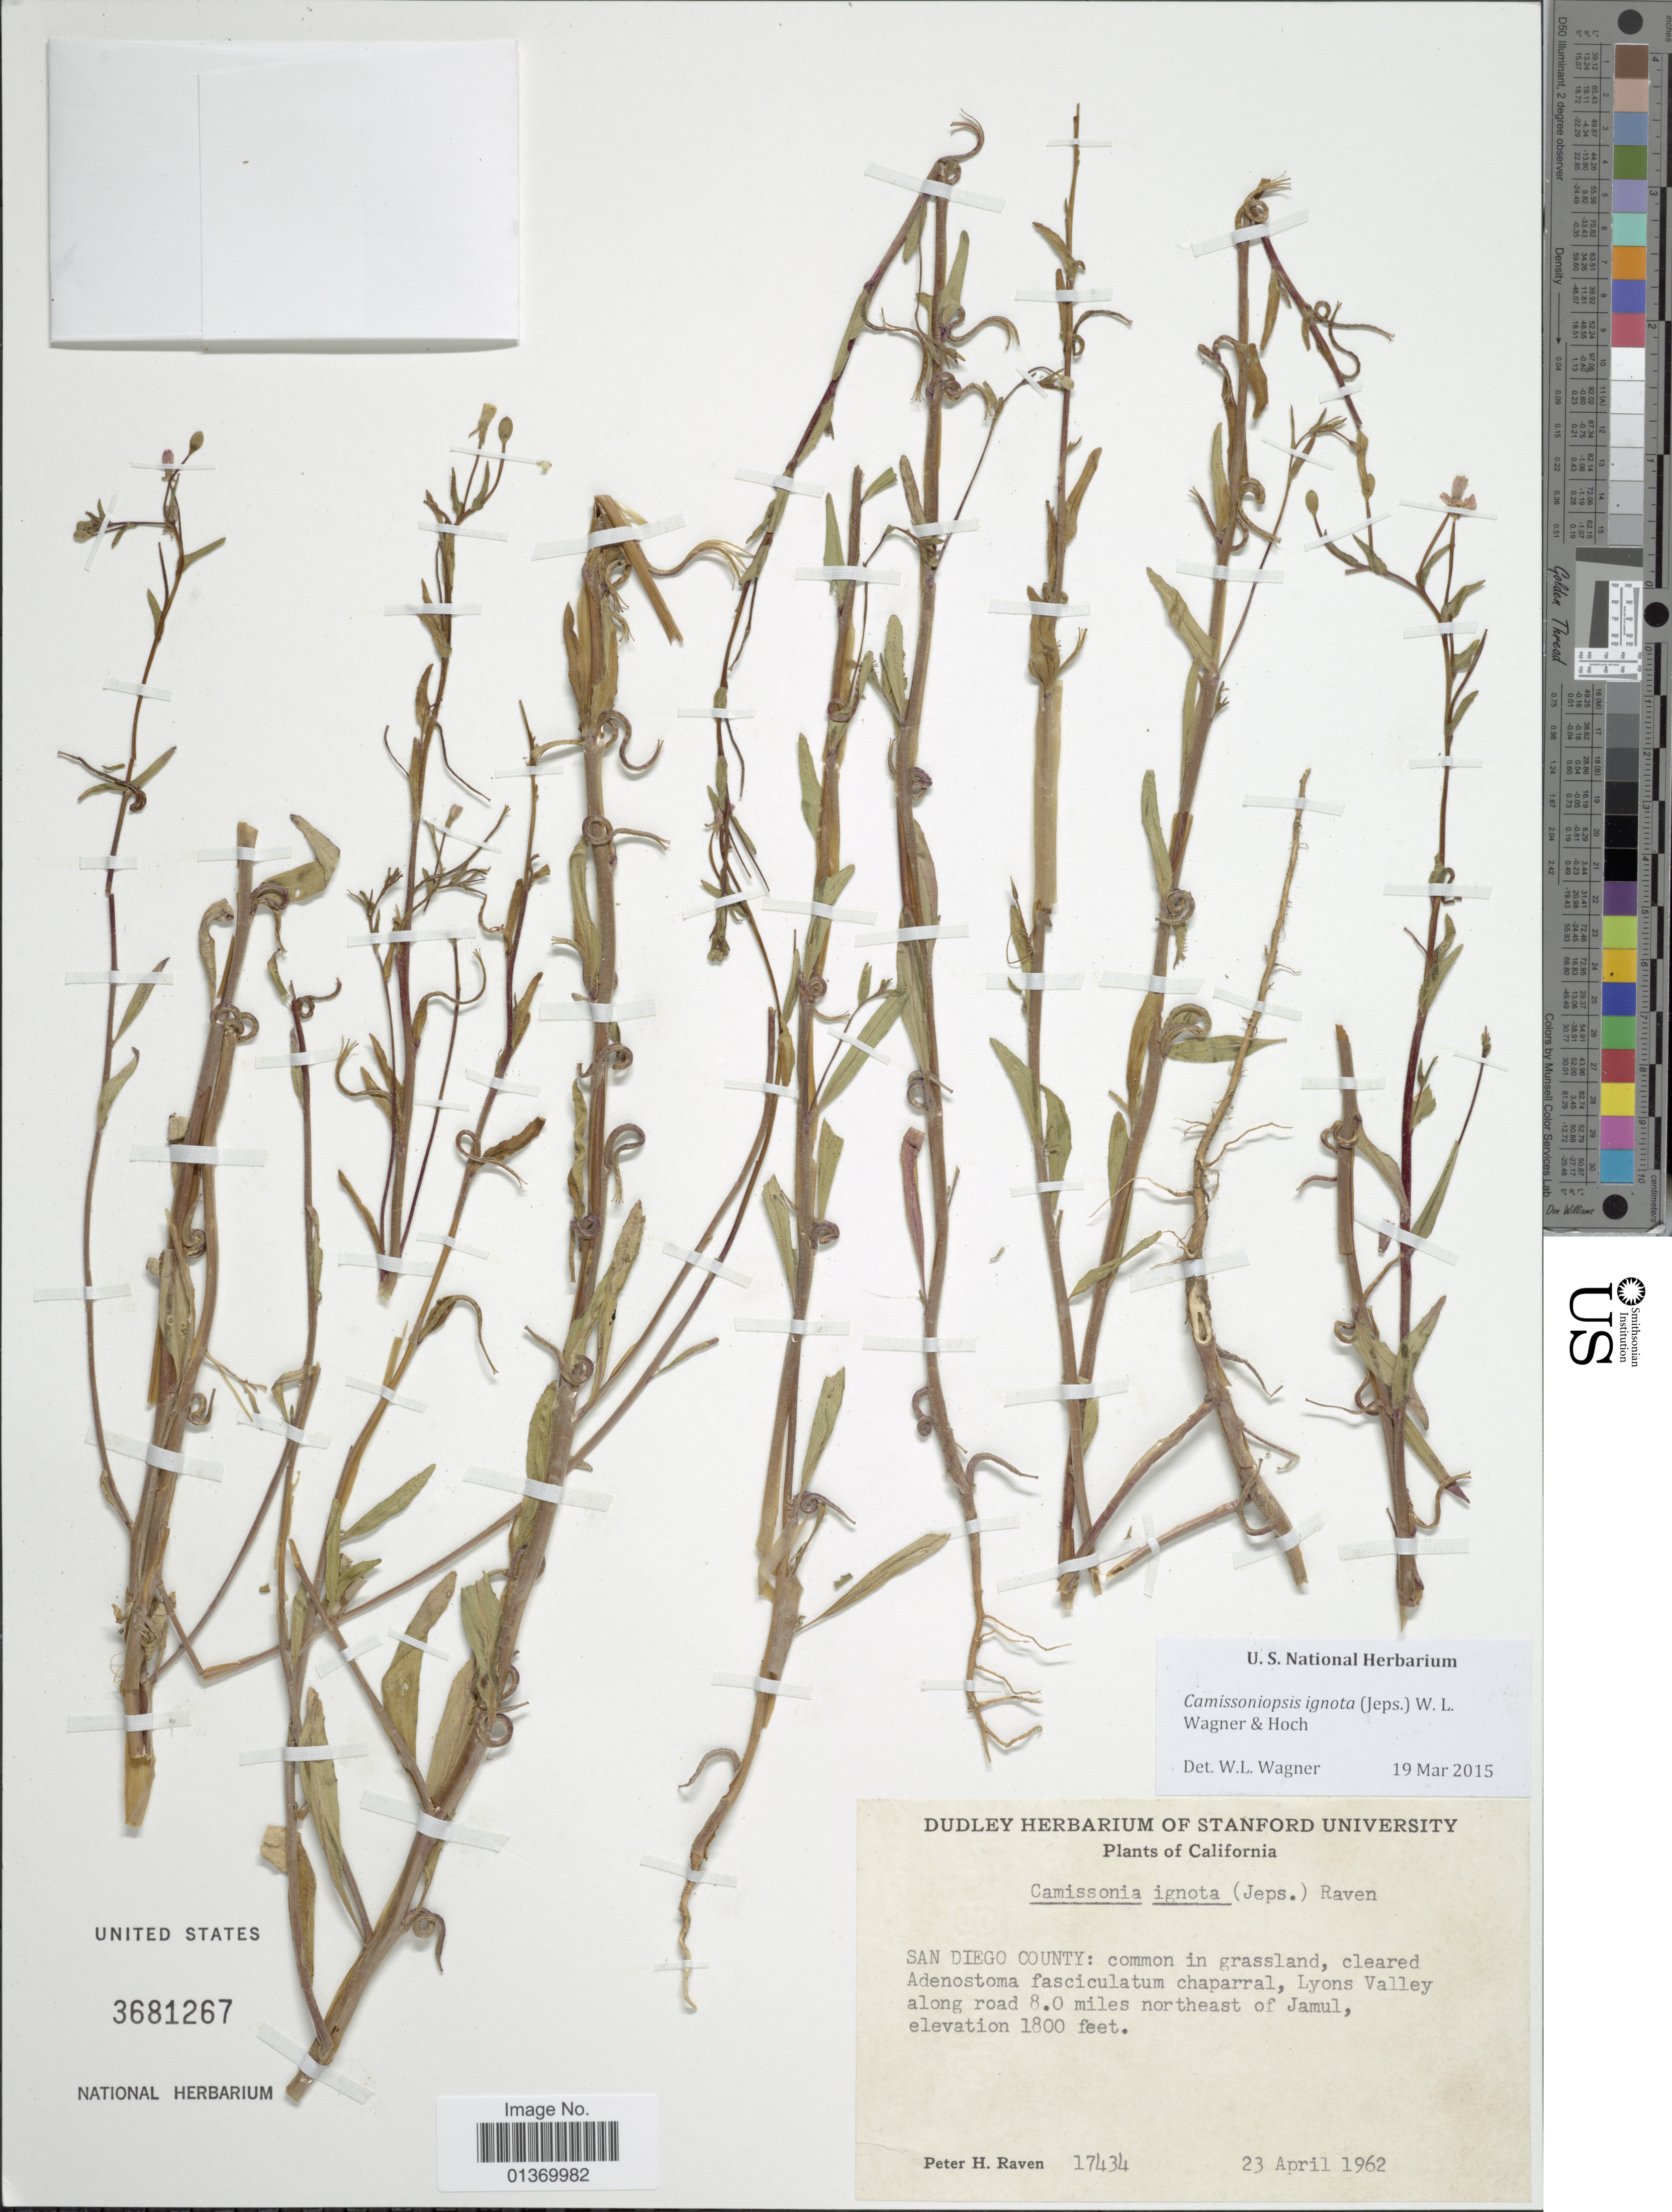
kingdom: Plantae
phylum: Tracheophyta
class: Magnoliopsida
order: Myrtales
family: Onagraceae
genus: Camissoniopsis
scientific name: Camissoniopsis ignota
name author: (Jeps.) W.L. Wagner & Hoch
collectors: P. H. Raven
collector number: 17434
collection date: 1962-04-23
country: United States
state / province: California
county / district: San Diego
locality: San Diego County, Lyons Valley along road 8.0 miles northeast of Jamul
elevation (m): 549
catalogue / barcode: US 3681267